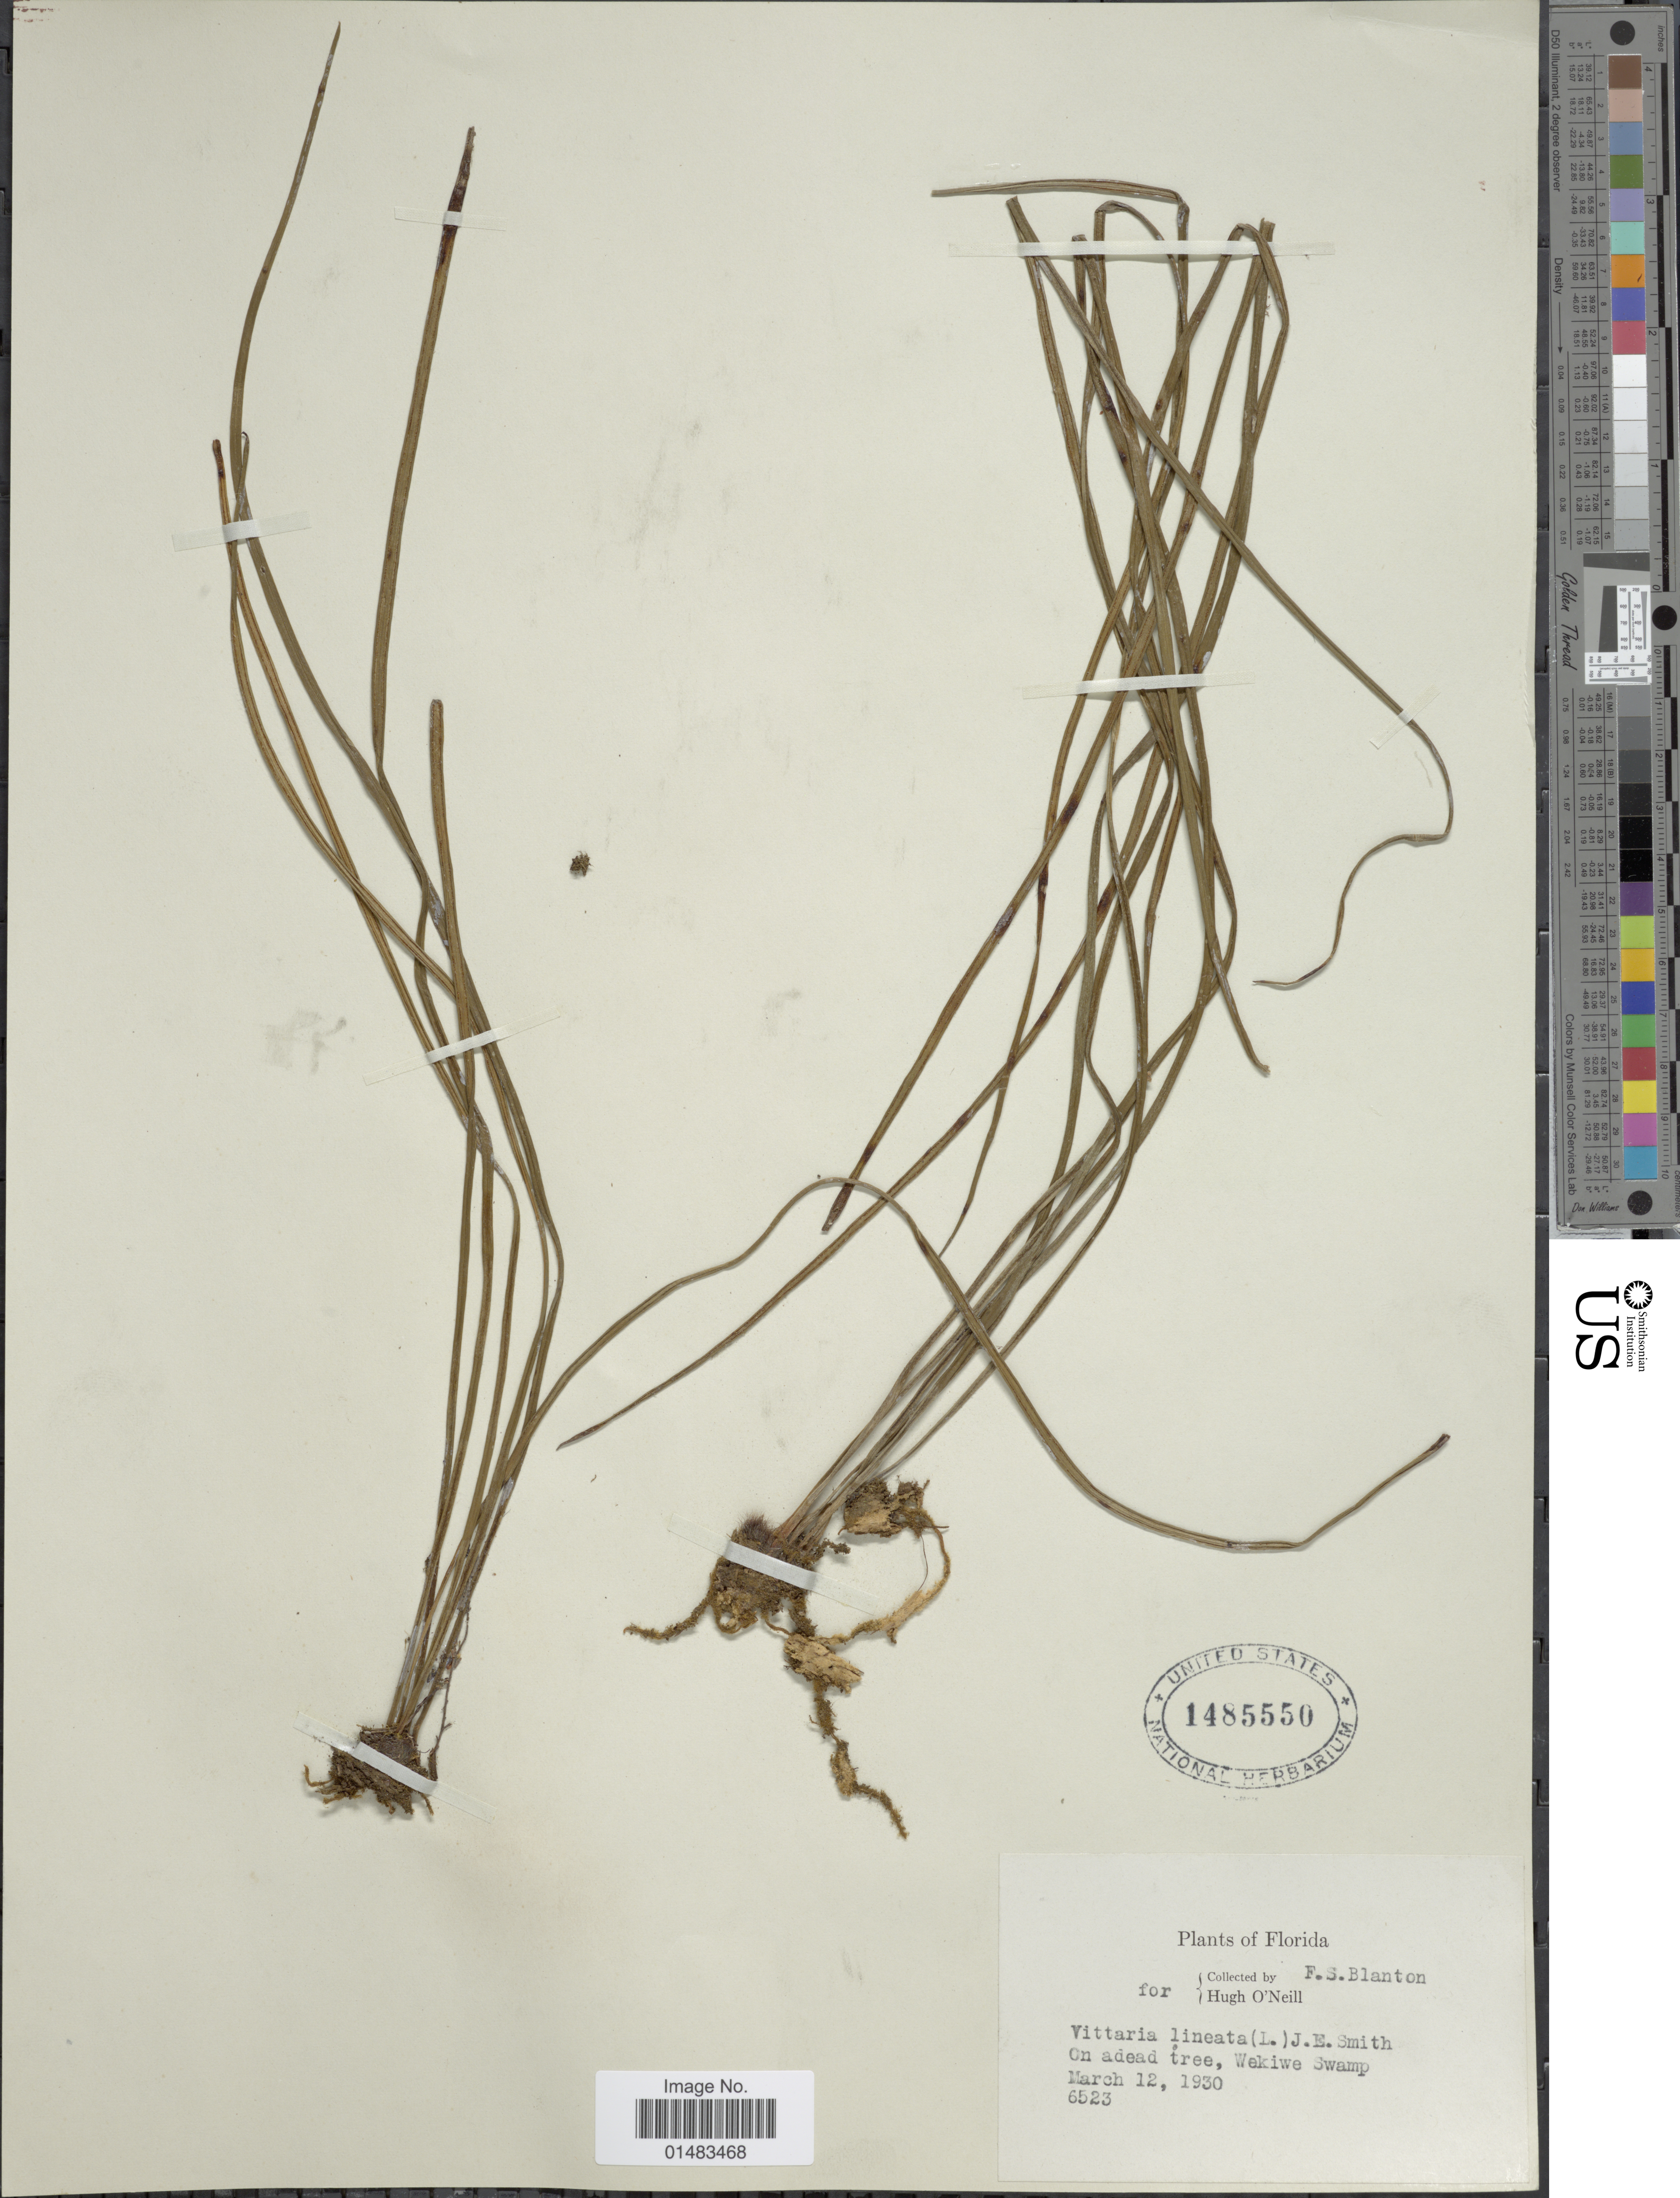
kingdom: Plantae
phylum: Tracheophyta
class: Polypodiopsida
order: Polypodiales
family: Pteridaceae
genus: Vittaria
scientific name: Vittaria lineata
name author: (L.) Sm.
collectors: H. O'Neill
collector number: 6523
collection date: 1930-03-12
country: United States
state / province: Florida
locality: On adead tree, Wekiwe Swamp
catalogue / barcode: US 1485550